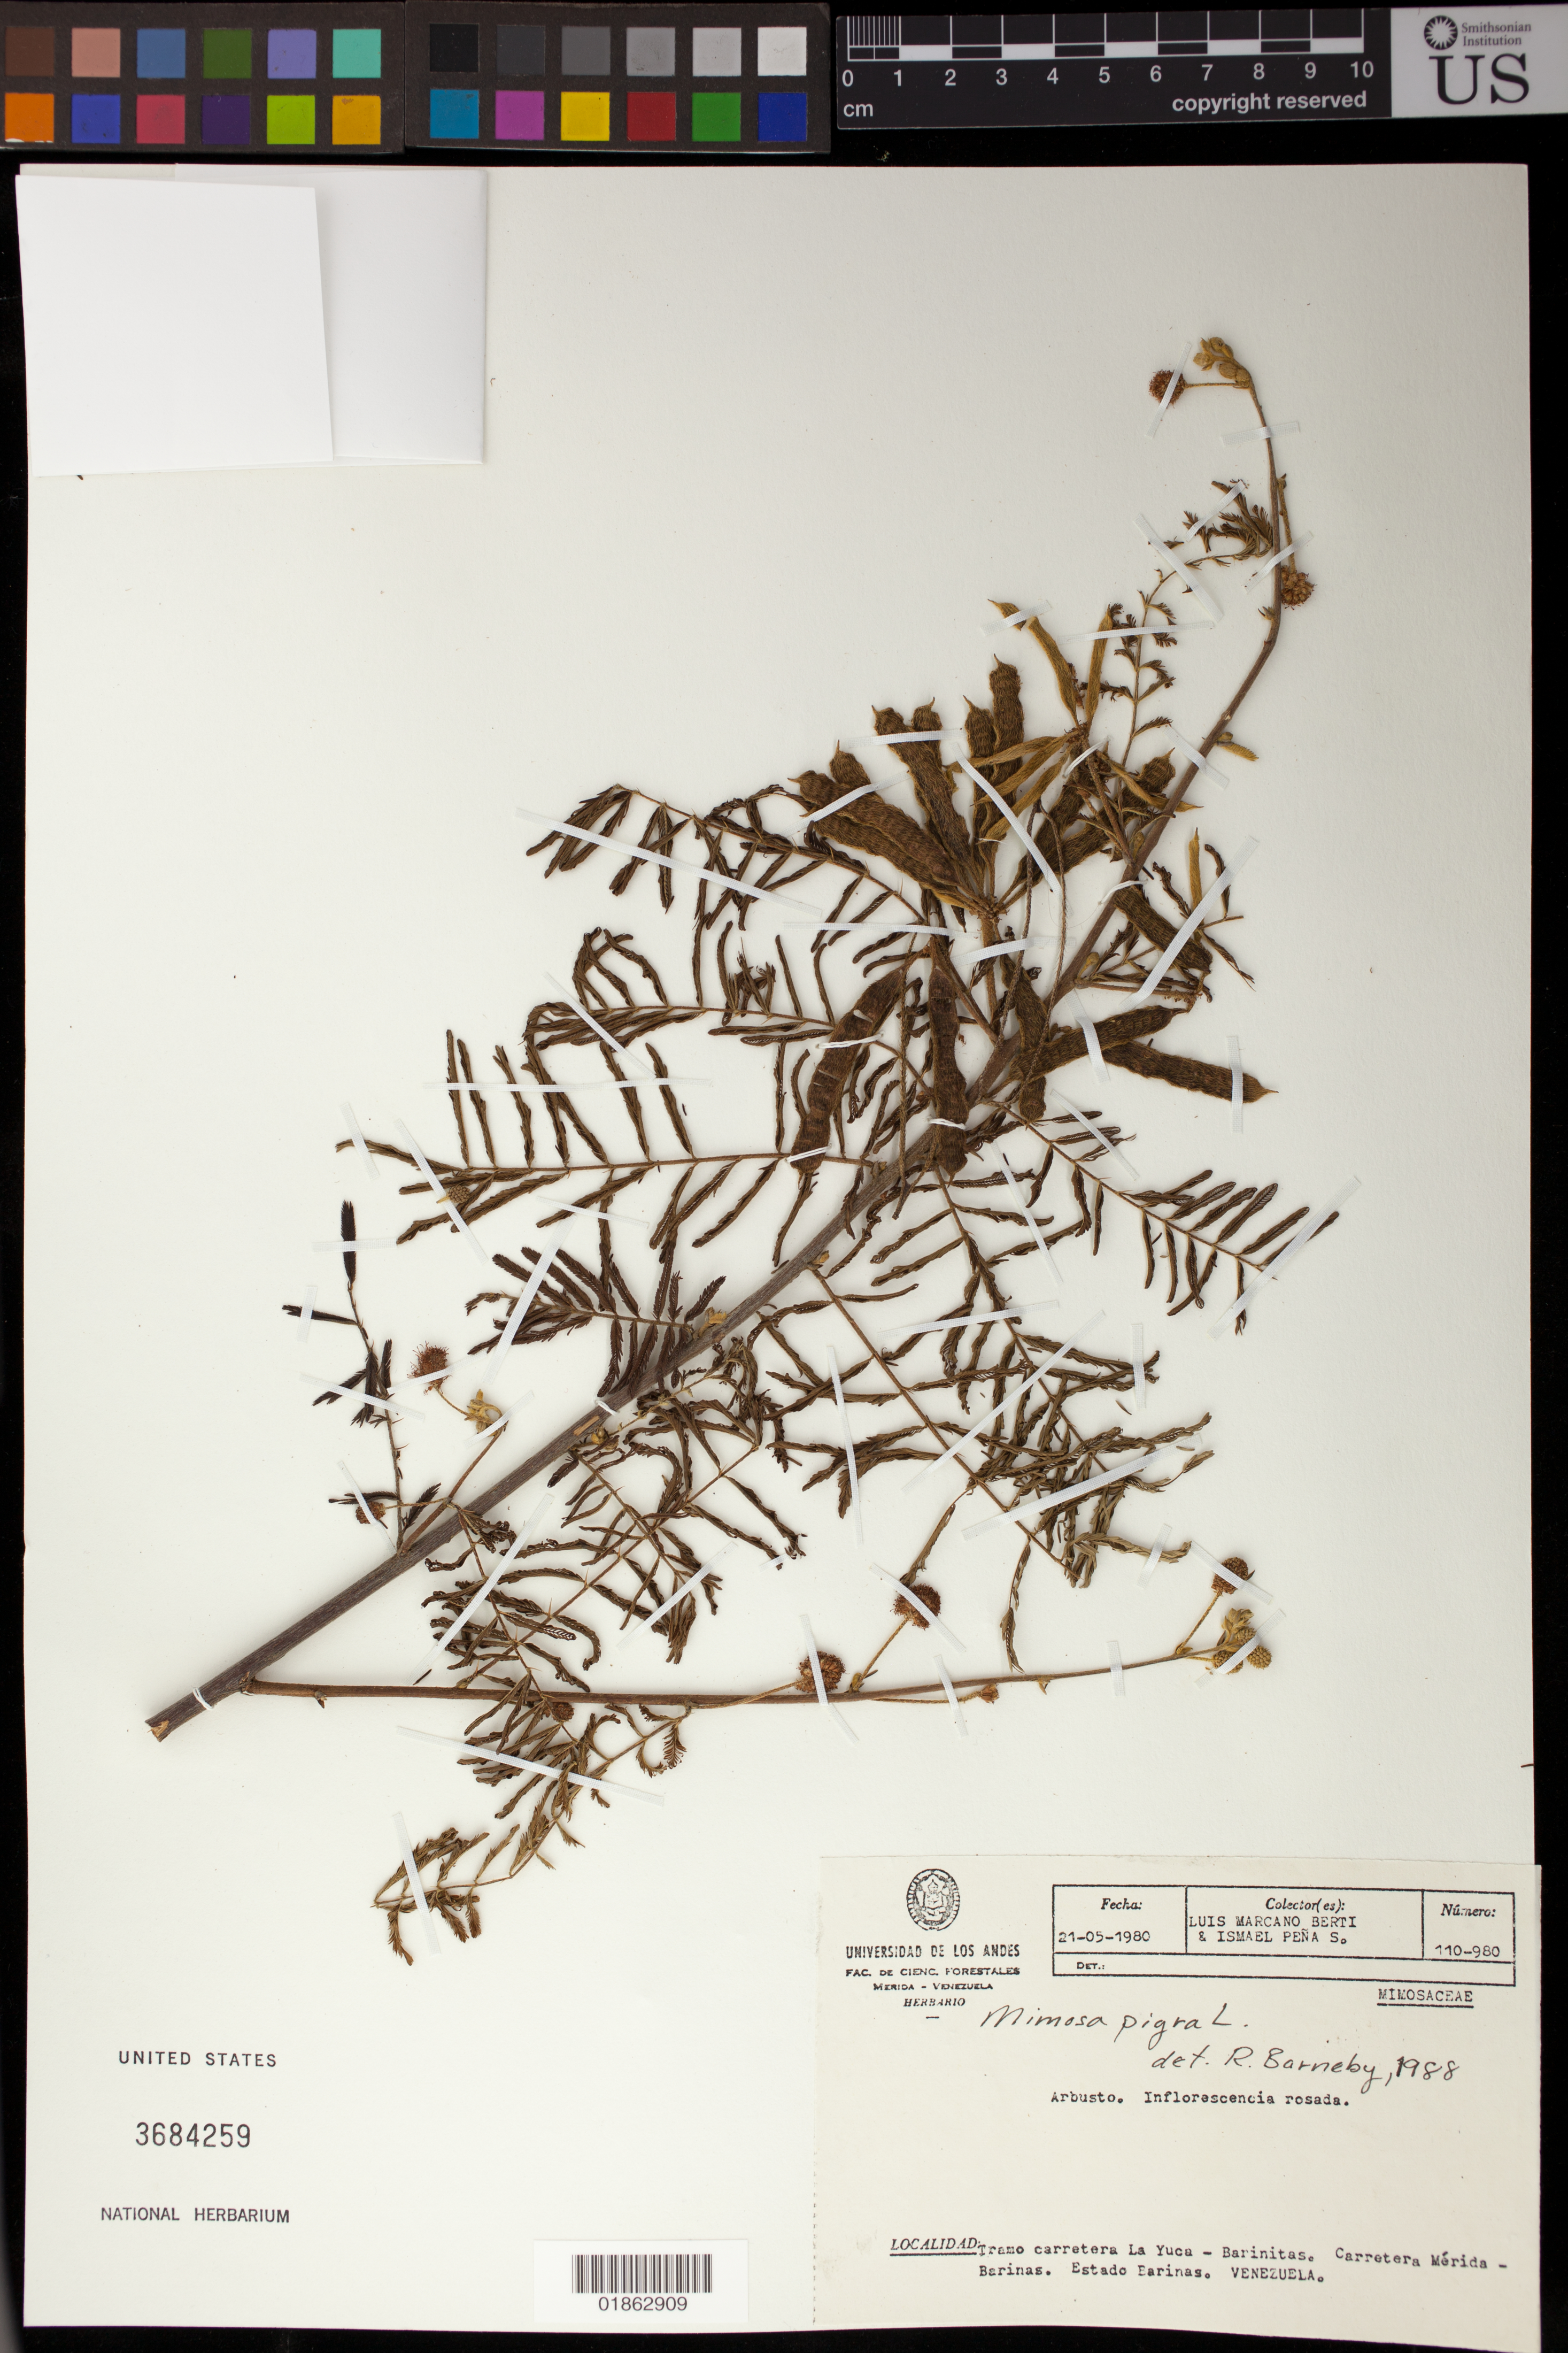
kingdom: Plantae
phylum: Tracheophyta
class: Magnoliopsida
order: Fabales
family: Fabaceae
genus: Mimosa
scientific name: Mimosa pigra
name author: L.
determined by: Barneby, Rupert C., (NY)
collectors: L. Marcano-Berti & I. Peña S.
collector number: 110-980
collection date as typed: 21 May 1980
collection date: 1980-05-21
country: Venezuela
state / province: Barinas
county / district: Bolívar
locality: Tramo carretera La Yuca - Barinitas. Carretera Mérida - Barinas.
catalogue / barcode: US 3684259